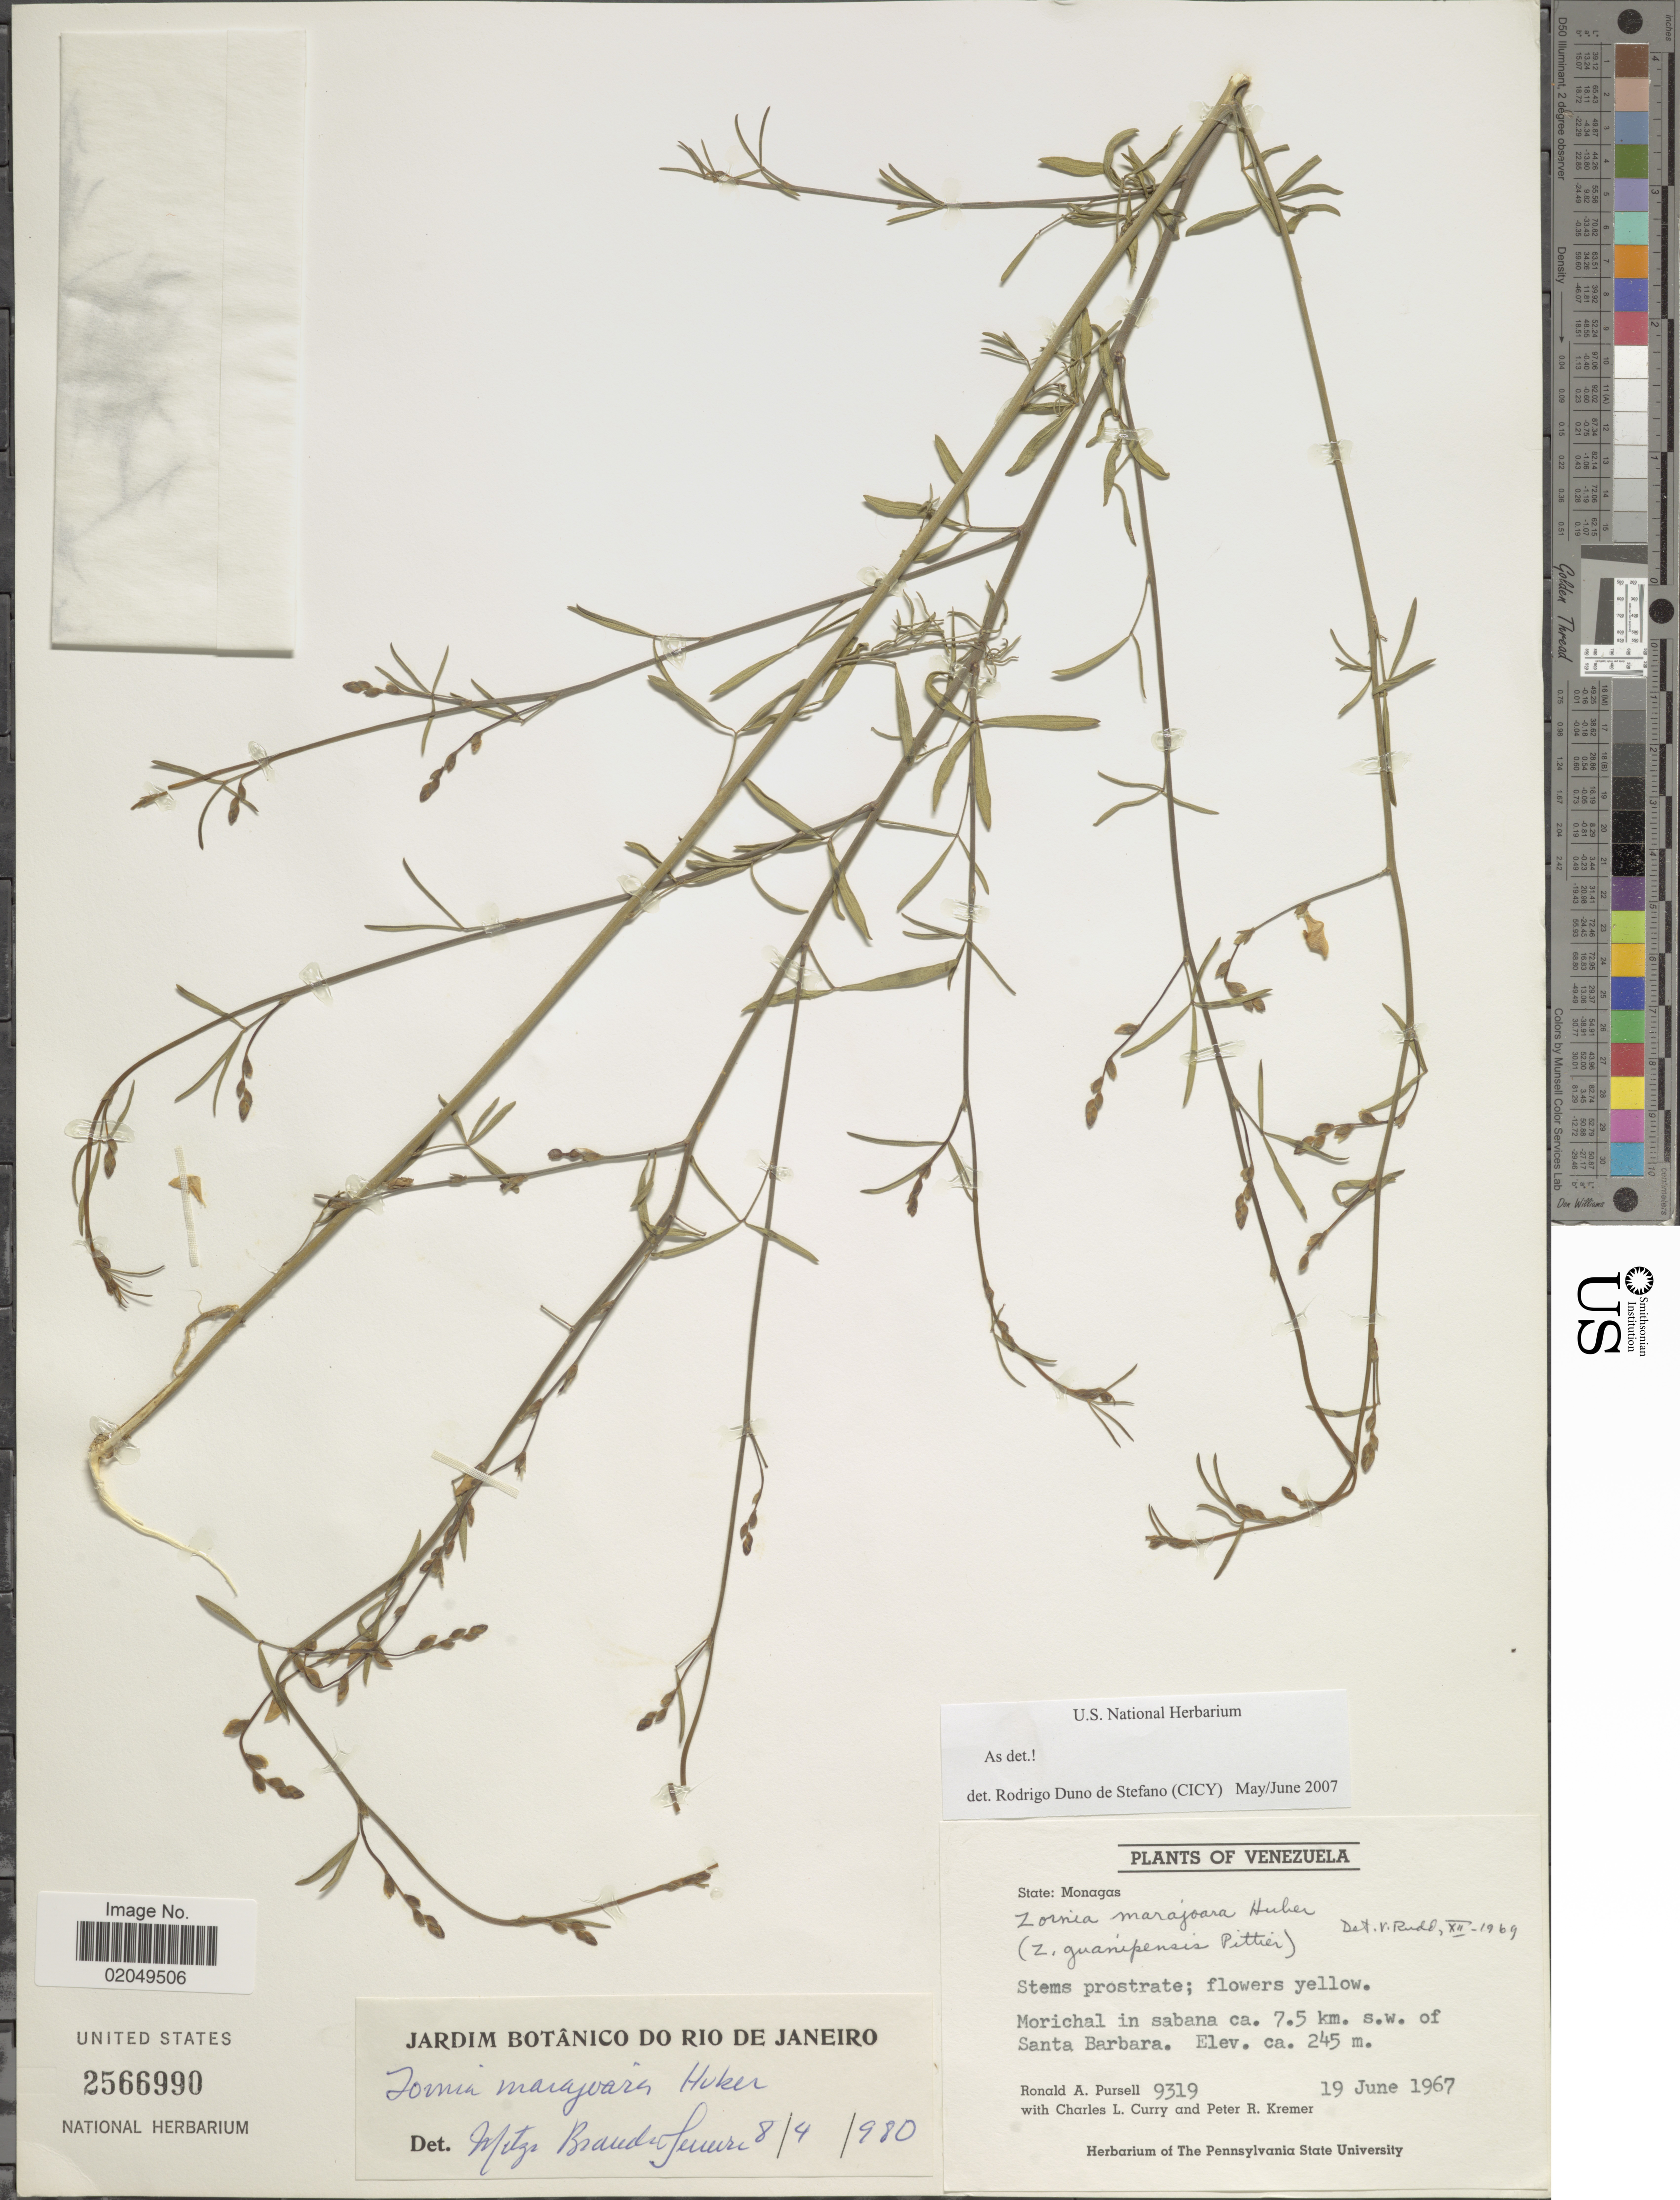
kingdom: Plantae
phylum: Tracheophyta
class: Magnoliopsida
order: Fabales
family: Fabaceae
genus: Zornia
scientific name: Zornia marajoara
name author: Huber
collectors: R. A. Pursell, C. L. Curry & P. Kremer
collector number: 9319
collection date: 1967-06-19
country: Venezuela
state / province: Monagas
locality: Morichal in sabana ca. 7.5 km. s.w. of Santa Barbara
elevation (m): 245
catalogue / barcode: US 2566990